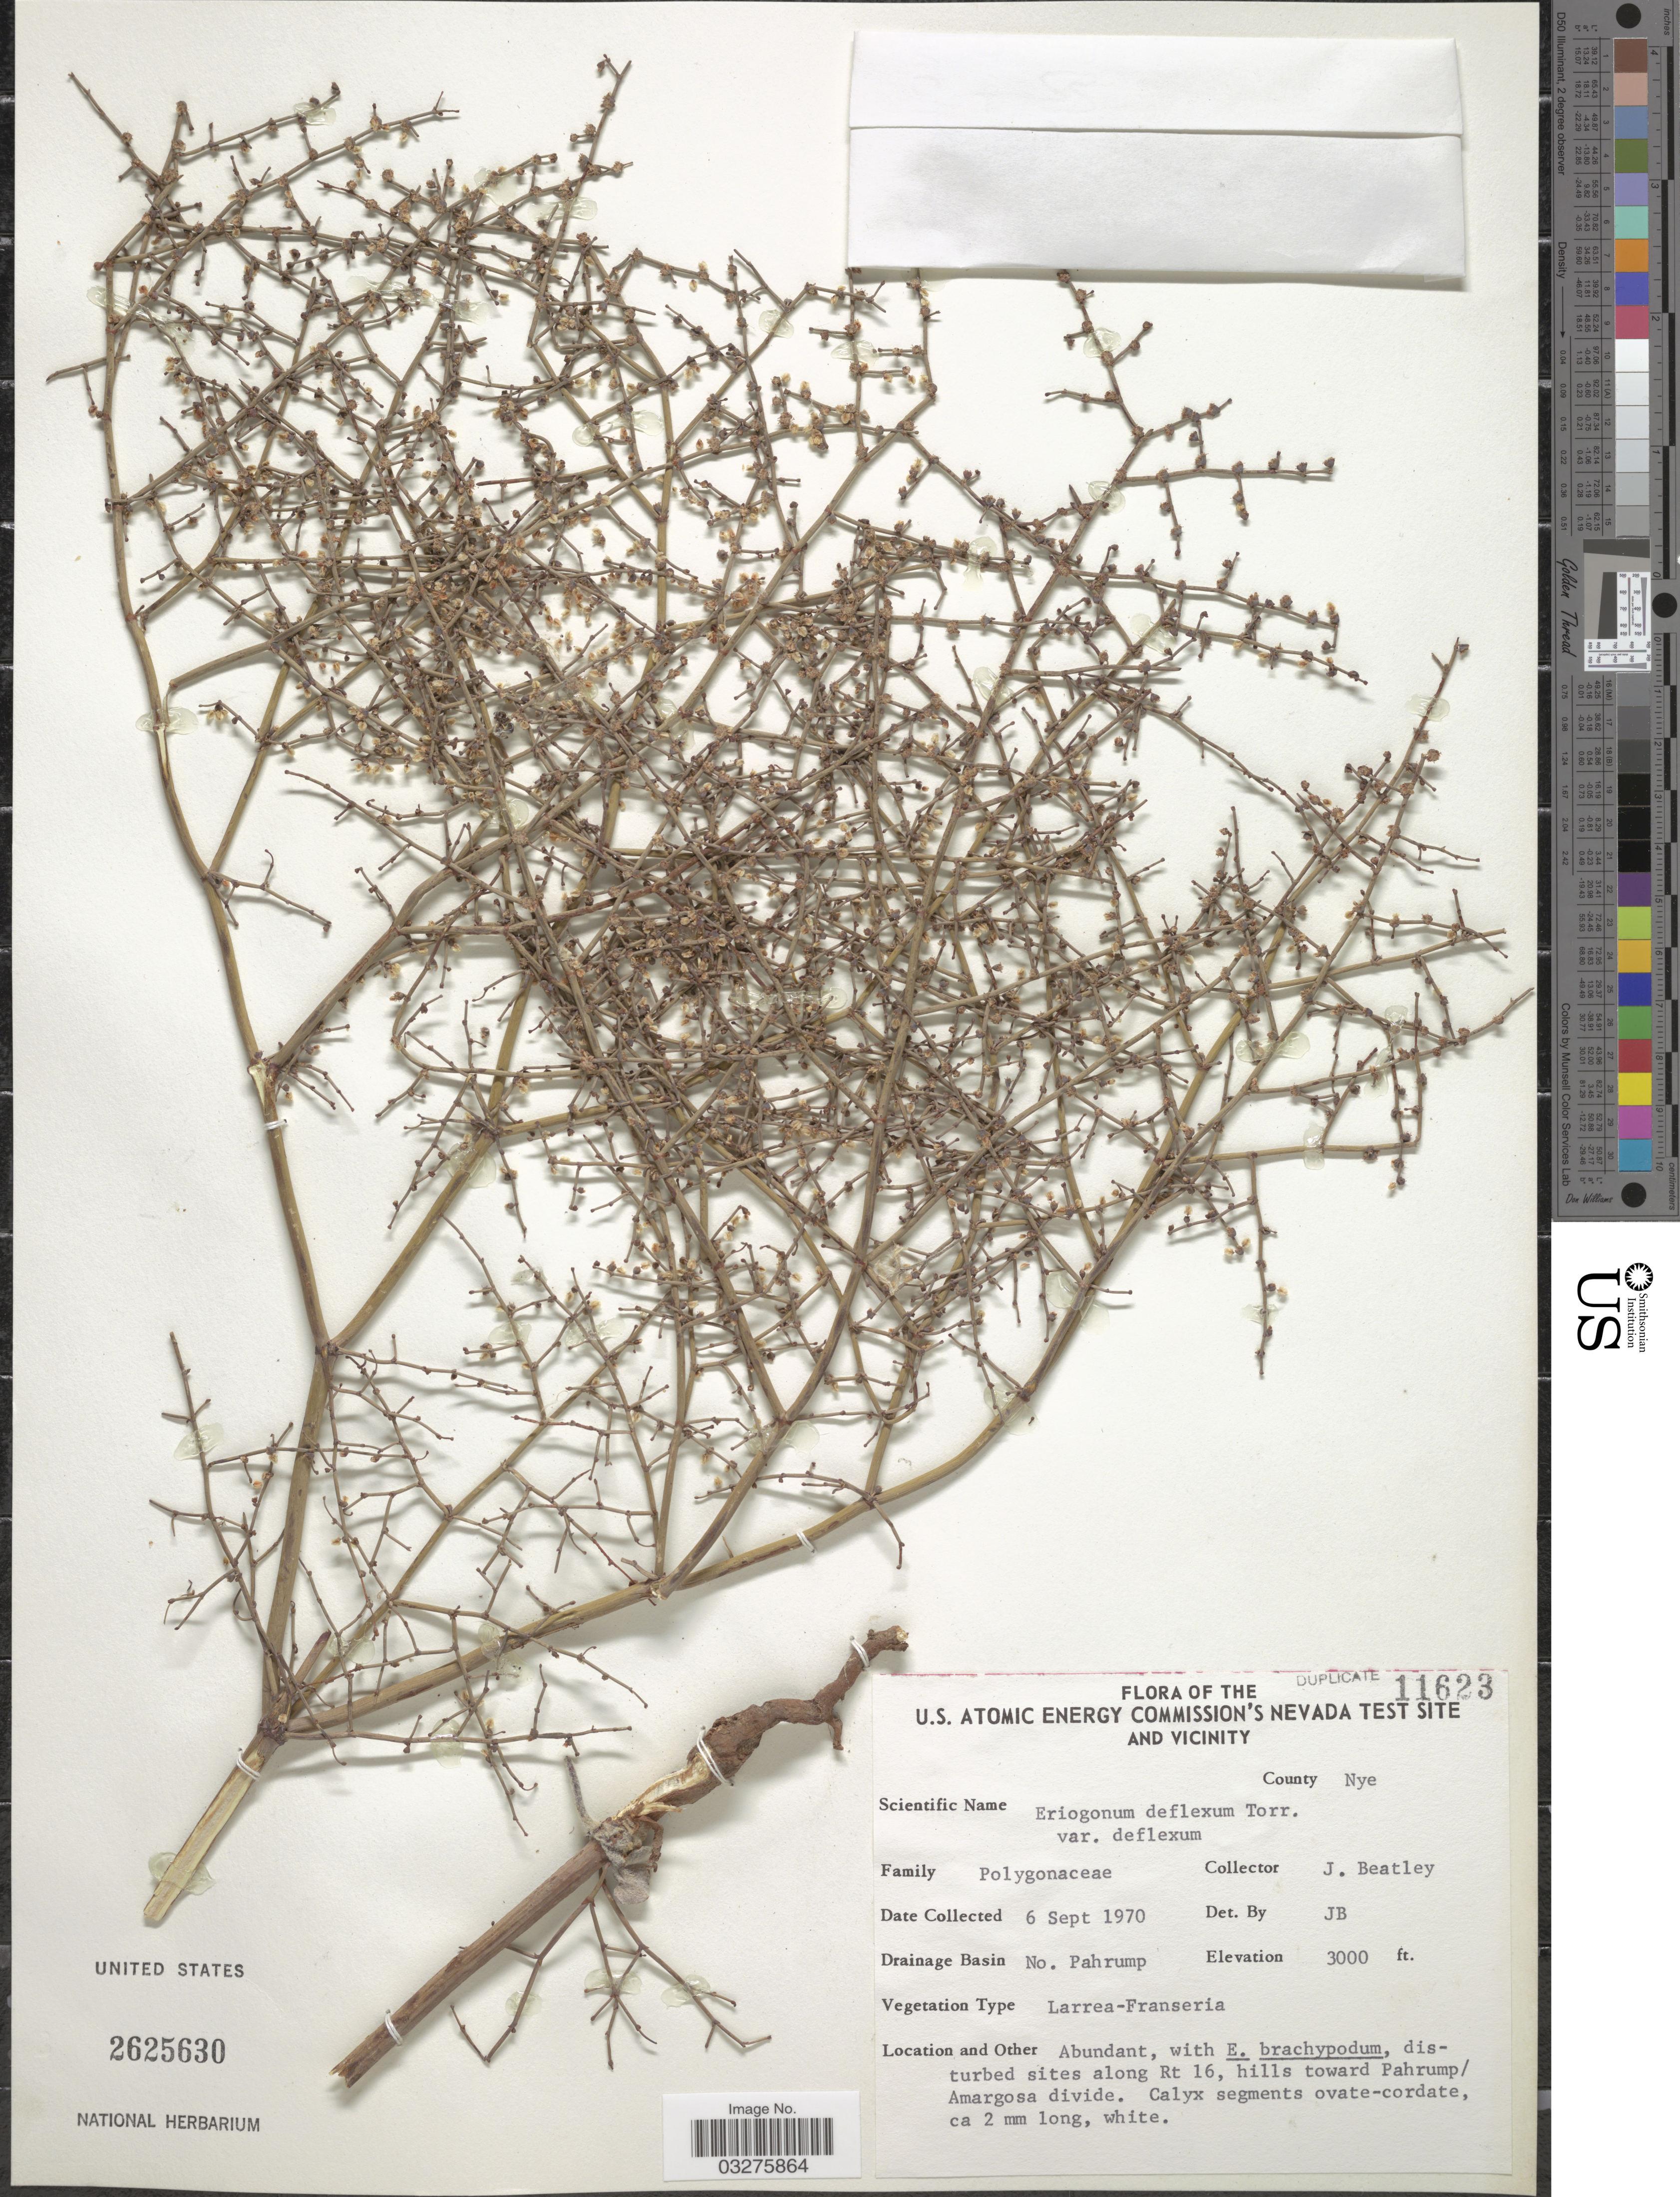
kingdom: Plantae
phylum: Tracheophyta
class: Magnoliopsida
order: Caryophyllales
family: Polygonaceae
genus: Eriogonum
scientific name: Eriogonum deflexum var. deflexum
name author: Torr. in Ives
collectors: J. C. Beatley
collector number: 11623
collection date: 1970-09-06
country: United States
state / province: Nevada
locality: U.S. Atomic Energy Commission's Nevada test site and vicinity. County Nye. Drainage Basin No. Pahrump. Along Rt 16, hills toward Pahrump/Amargosa Divide.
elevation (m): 914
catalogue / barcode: US 2625630